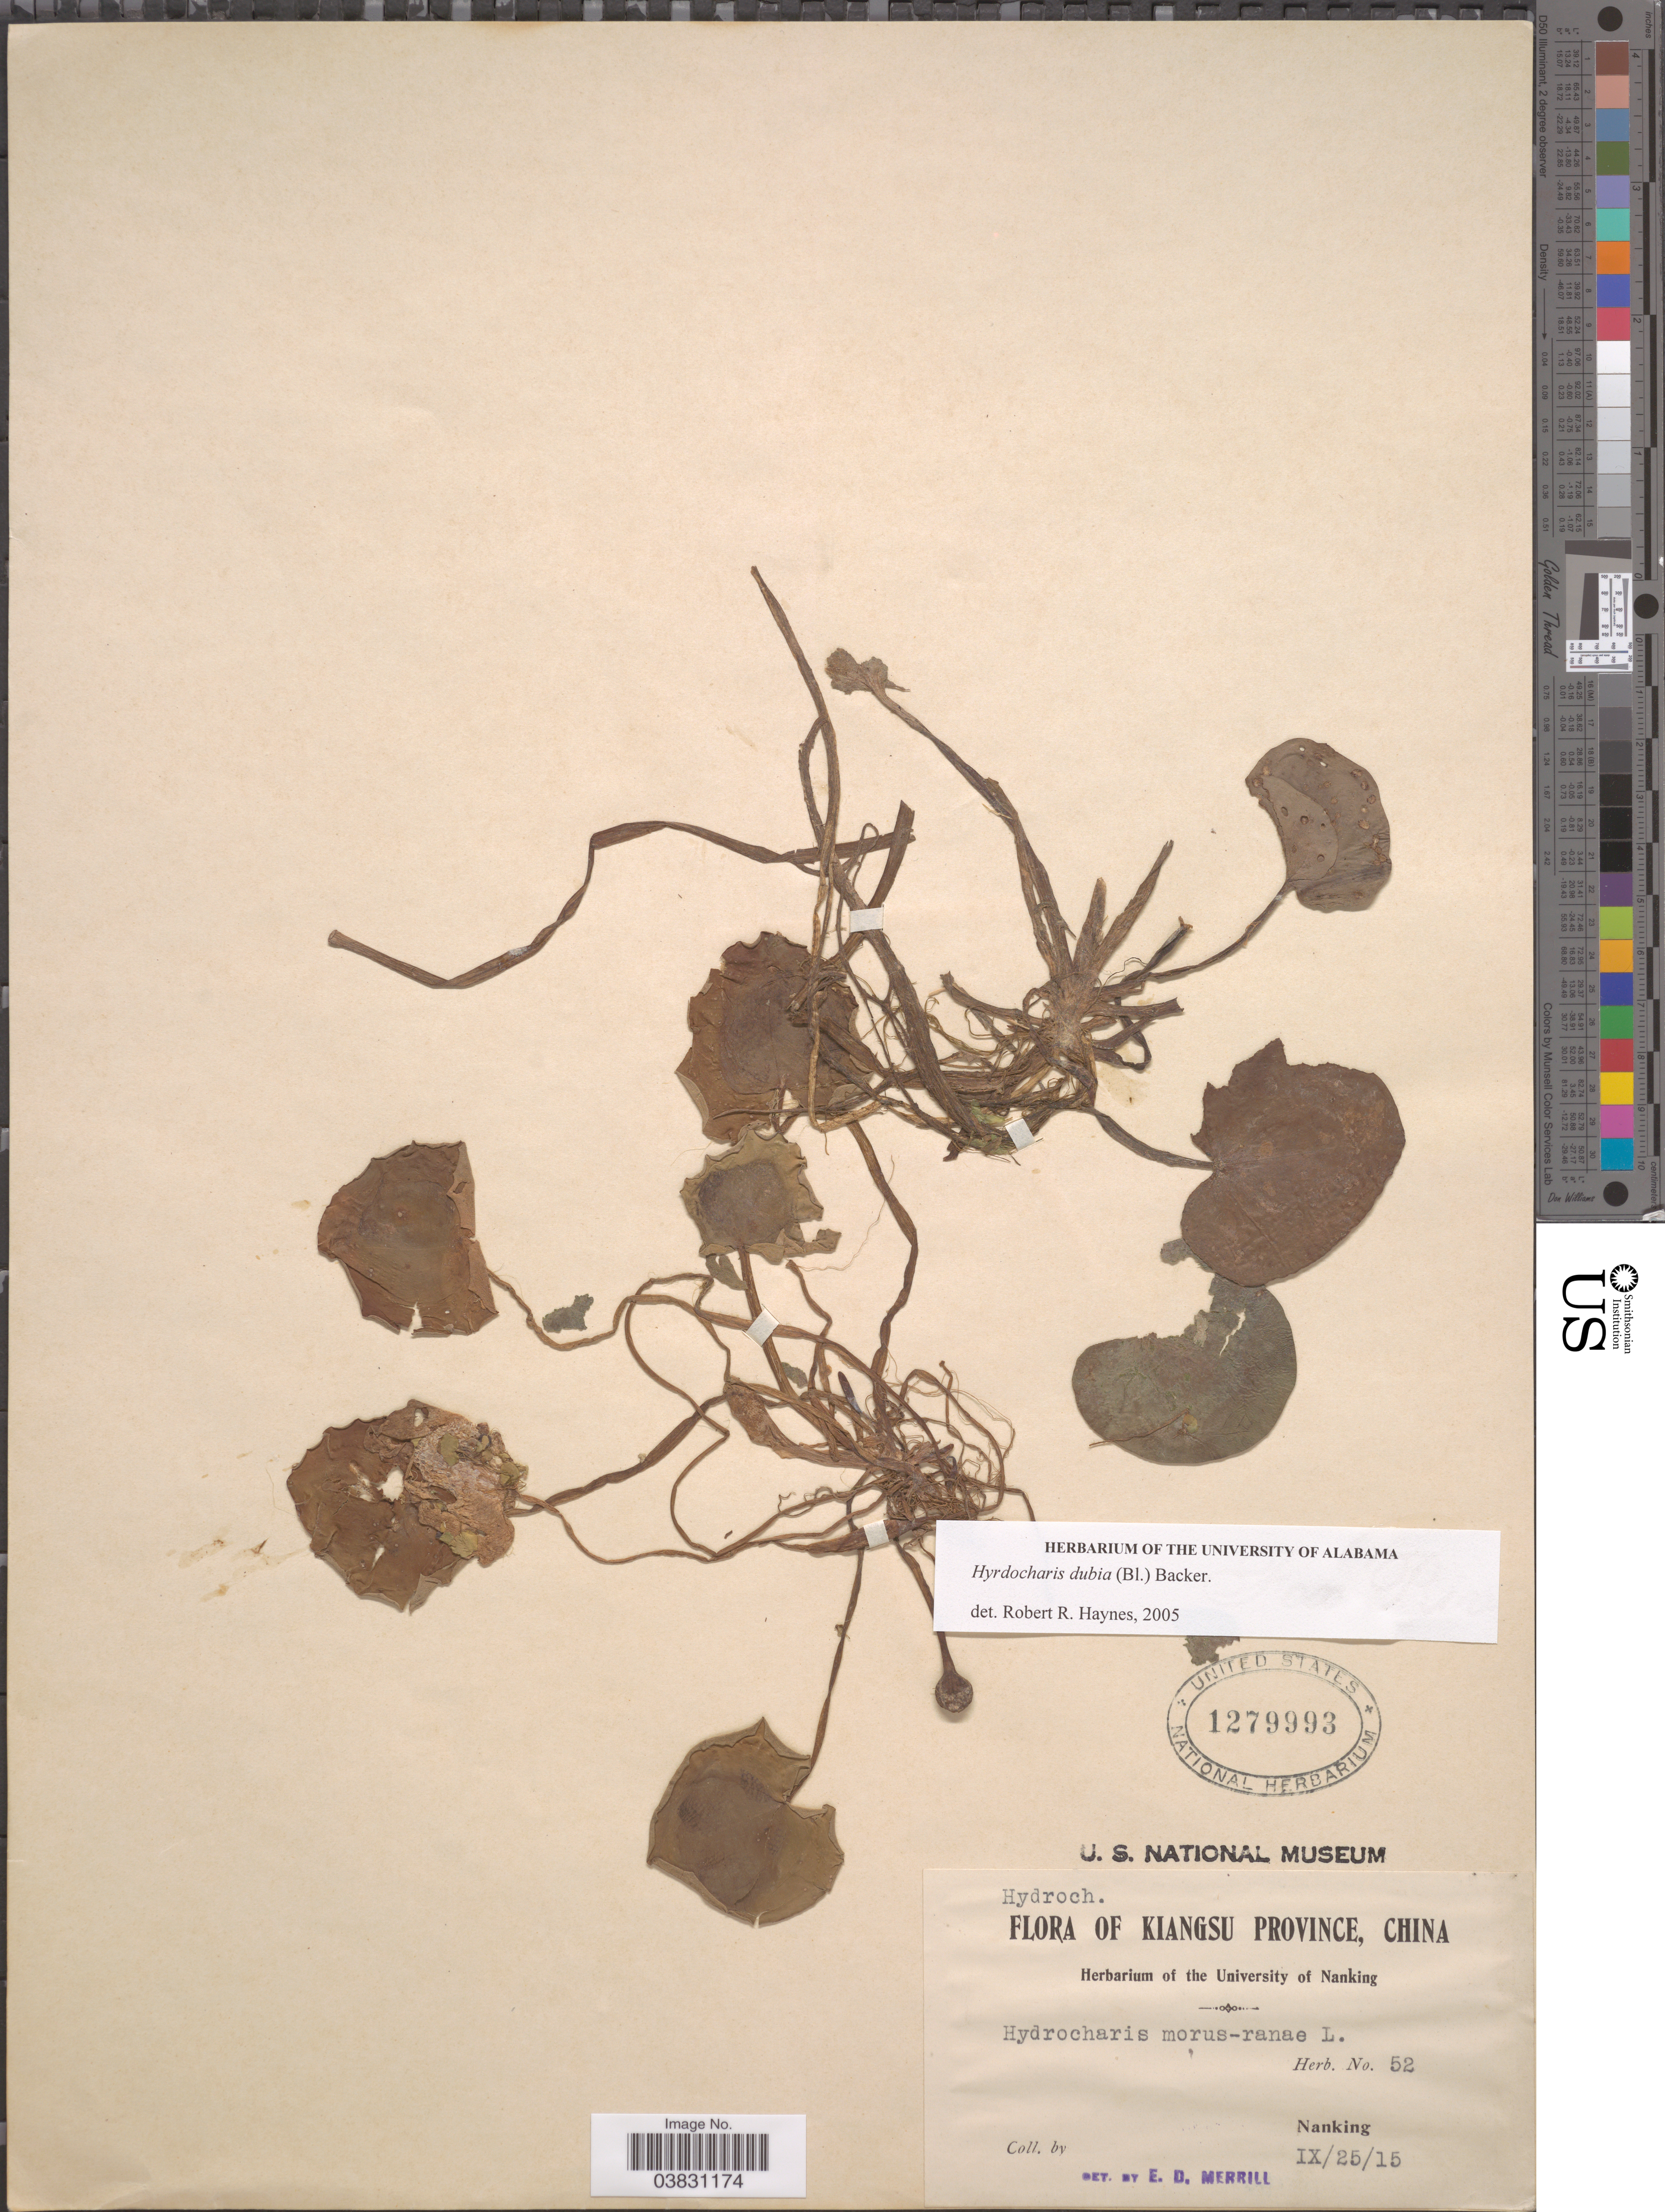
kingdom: Plantae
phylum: Tracheophyta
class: Liliopsida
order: Alismatales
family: Hydrocharitaceae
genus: Hydrocharis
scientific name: Hydrocharis dubia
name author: (Blume) Backer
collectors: ex herb. University of Nanking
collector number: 52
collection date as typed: Transcribed d/m/y: 25/9/15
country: China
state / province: Jiangsu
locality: Kiangsu Province. Nanking.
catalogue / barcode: US 1279993